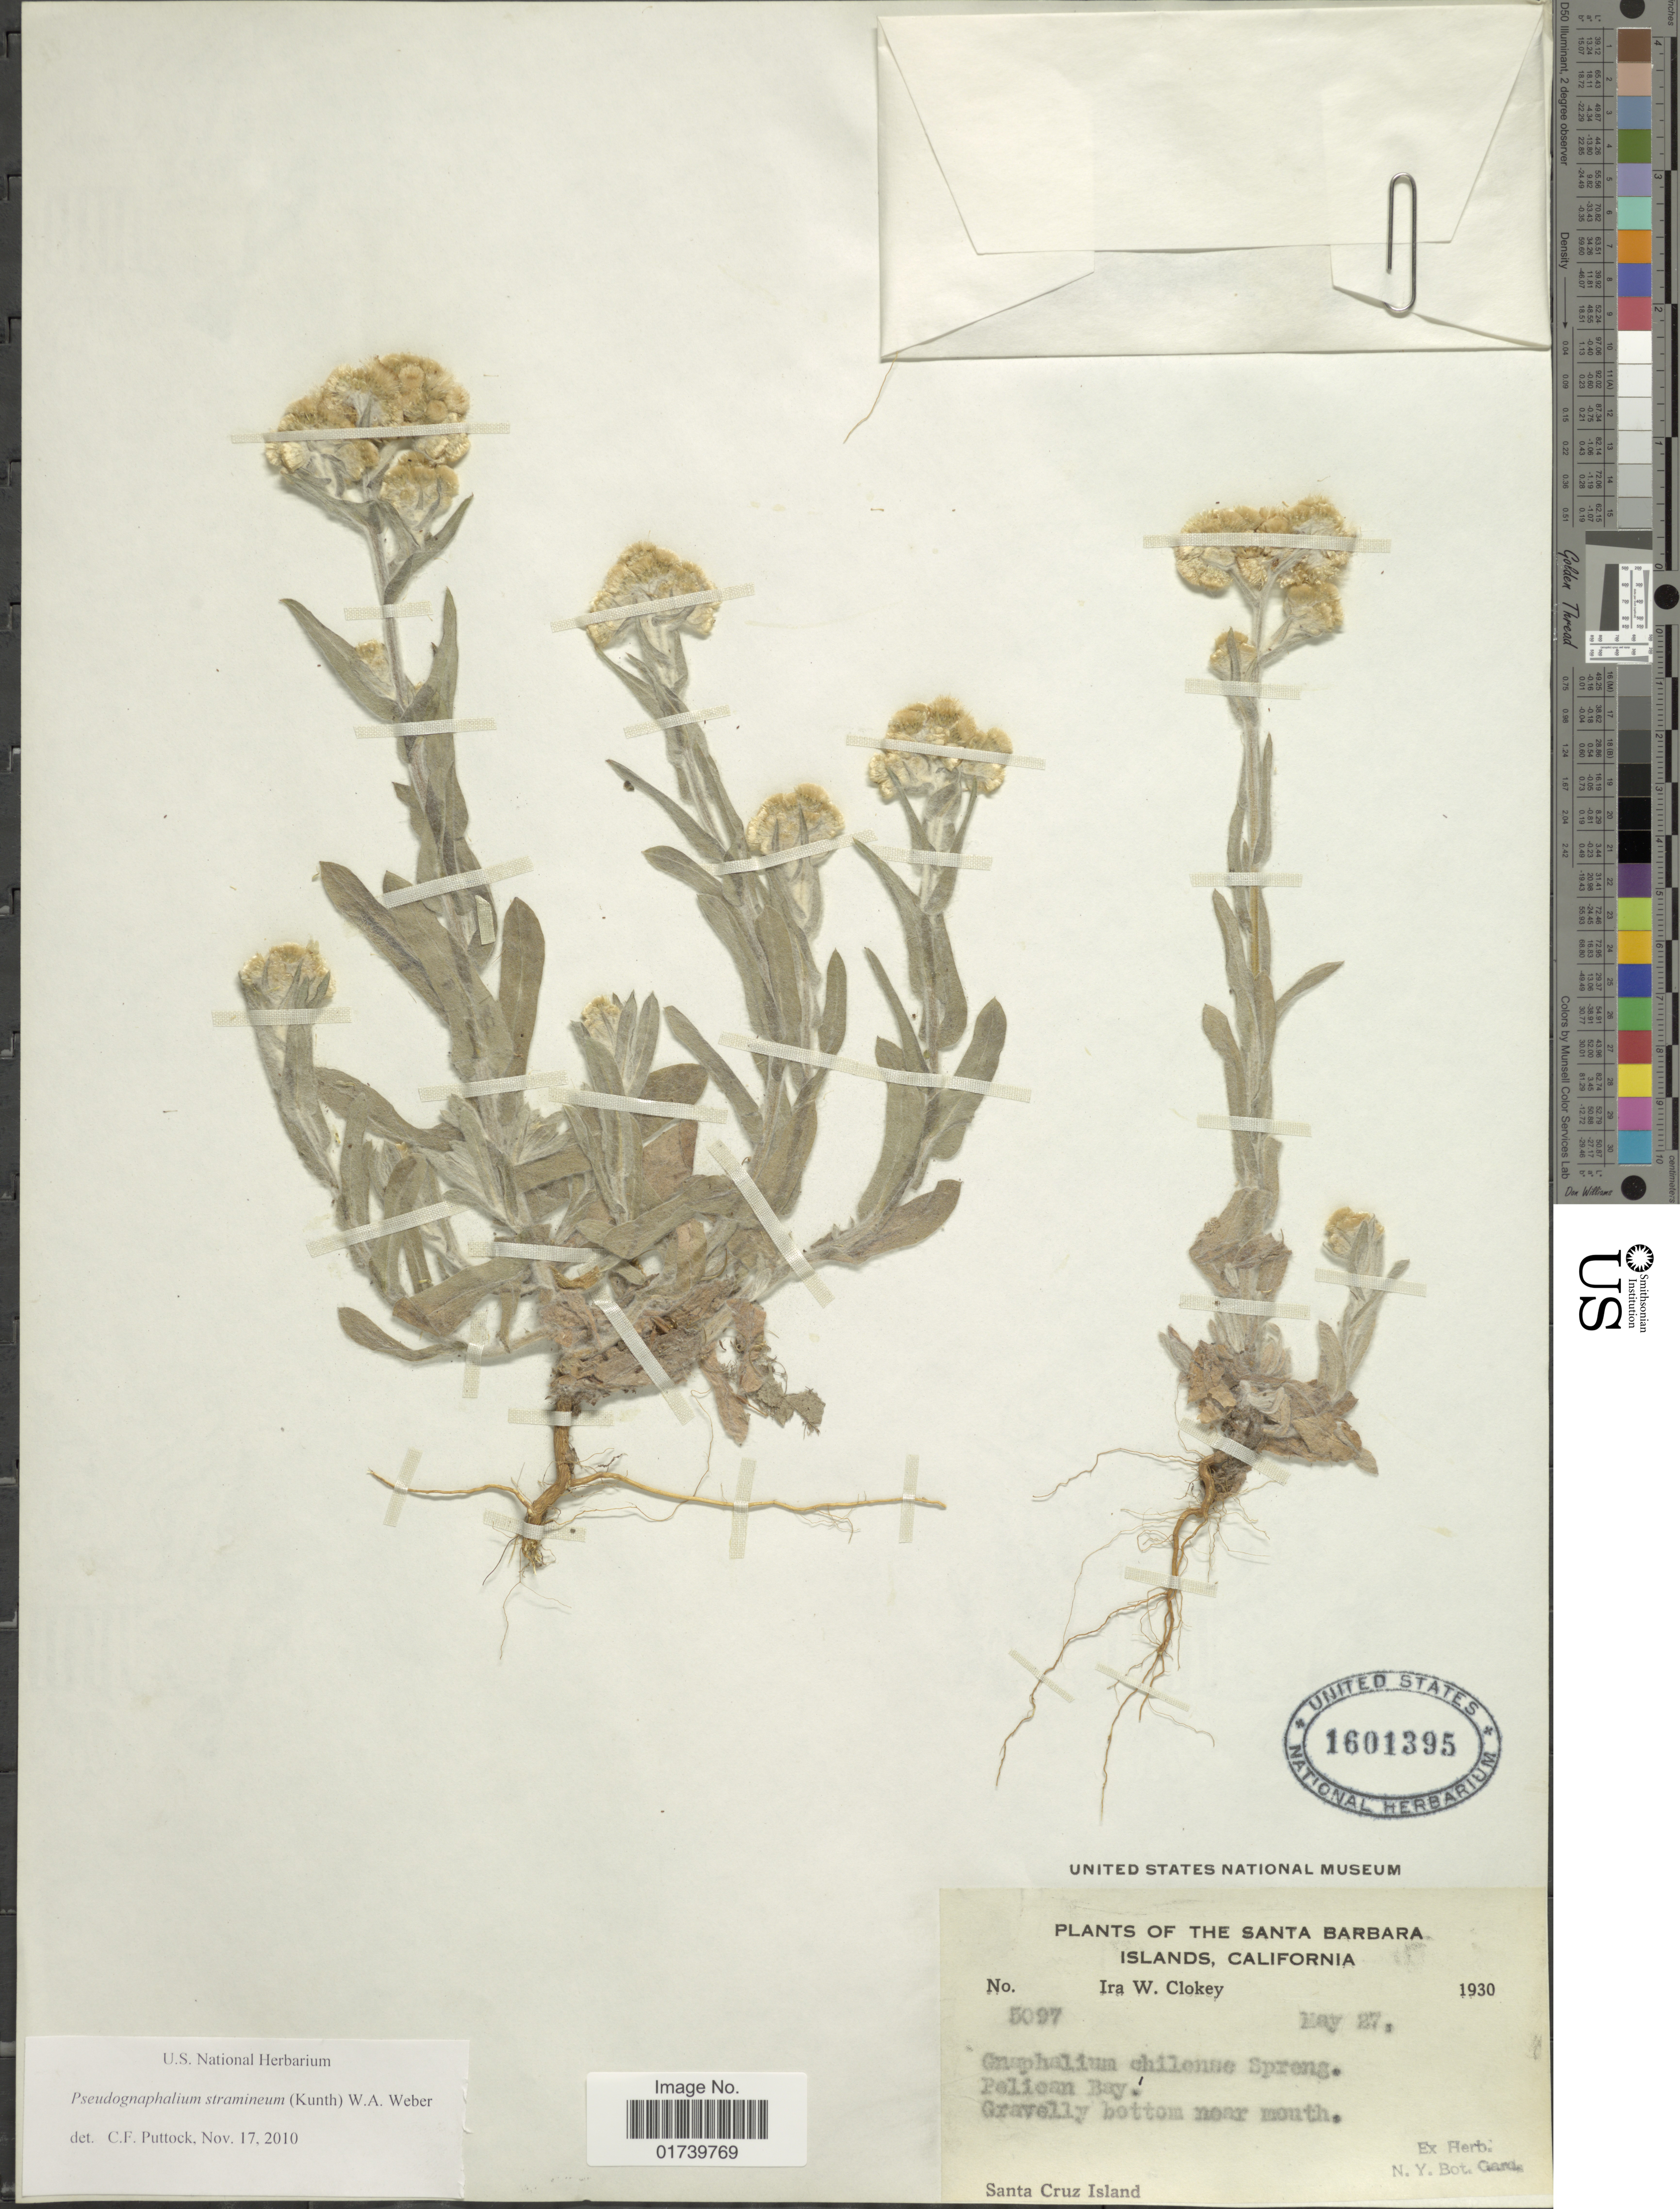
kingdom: Plantae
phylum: Tracheophyta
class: Magnoliopsida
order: Asterales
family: Asteraceae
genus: Pseudognaphalium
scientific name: Pseudognaphalium stramineum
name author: (Kunth) Anderb.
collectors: I. W. Clokey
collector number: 5097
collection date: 1930-05-27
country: United States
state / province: California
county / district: Santa Barbara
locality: Santa Barbara Islands. Peliean Bay. Santa Cruz Island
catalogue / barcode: US 1601395